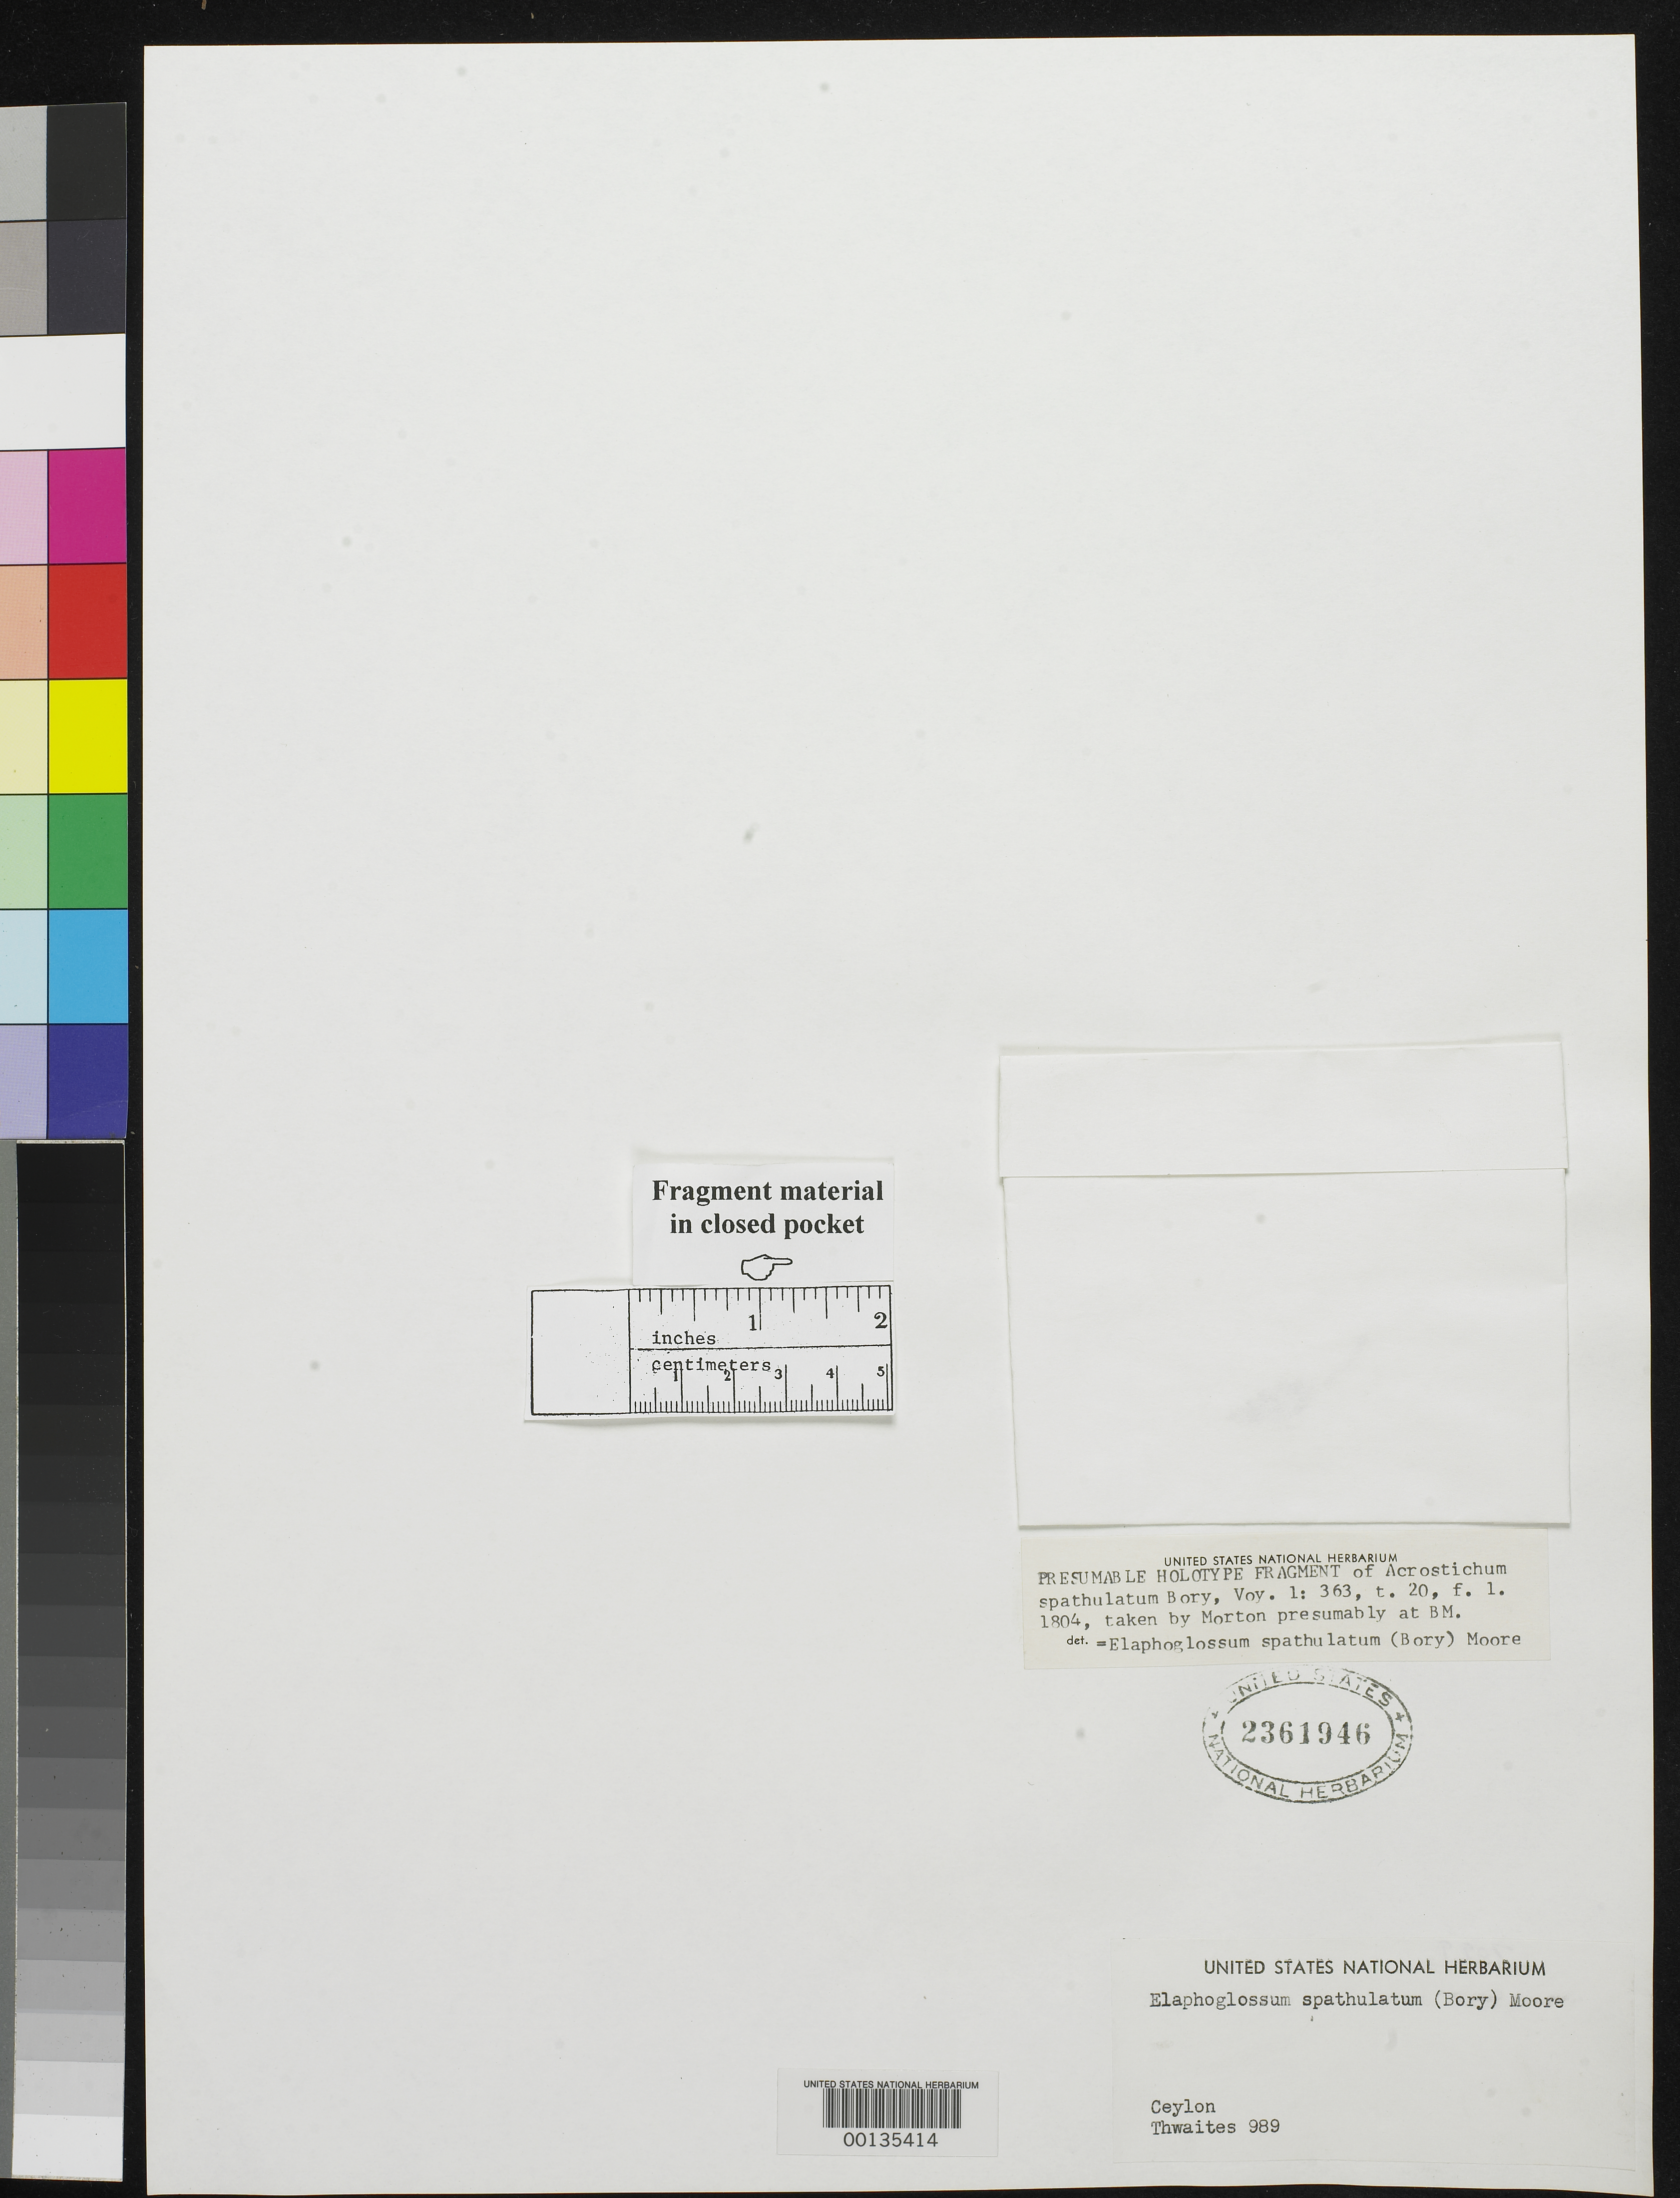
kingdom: Plantae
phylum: Tracheophyta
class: Polypodiopsida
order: Polypodiales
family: Pteridaceae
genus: Acrostichum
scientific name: Acrostichum spathulatum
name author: Bory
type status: Holotype Fragment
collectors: G. H. K. Thwaites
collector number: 989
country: Sri Lanka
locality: "Ceylon"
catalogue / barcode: US 2361946